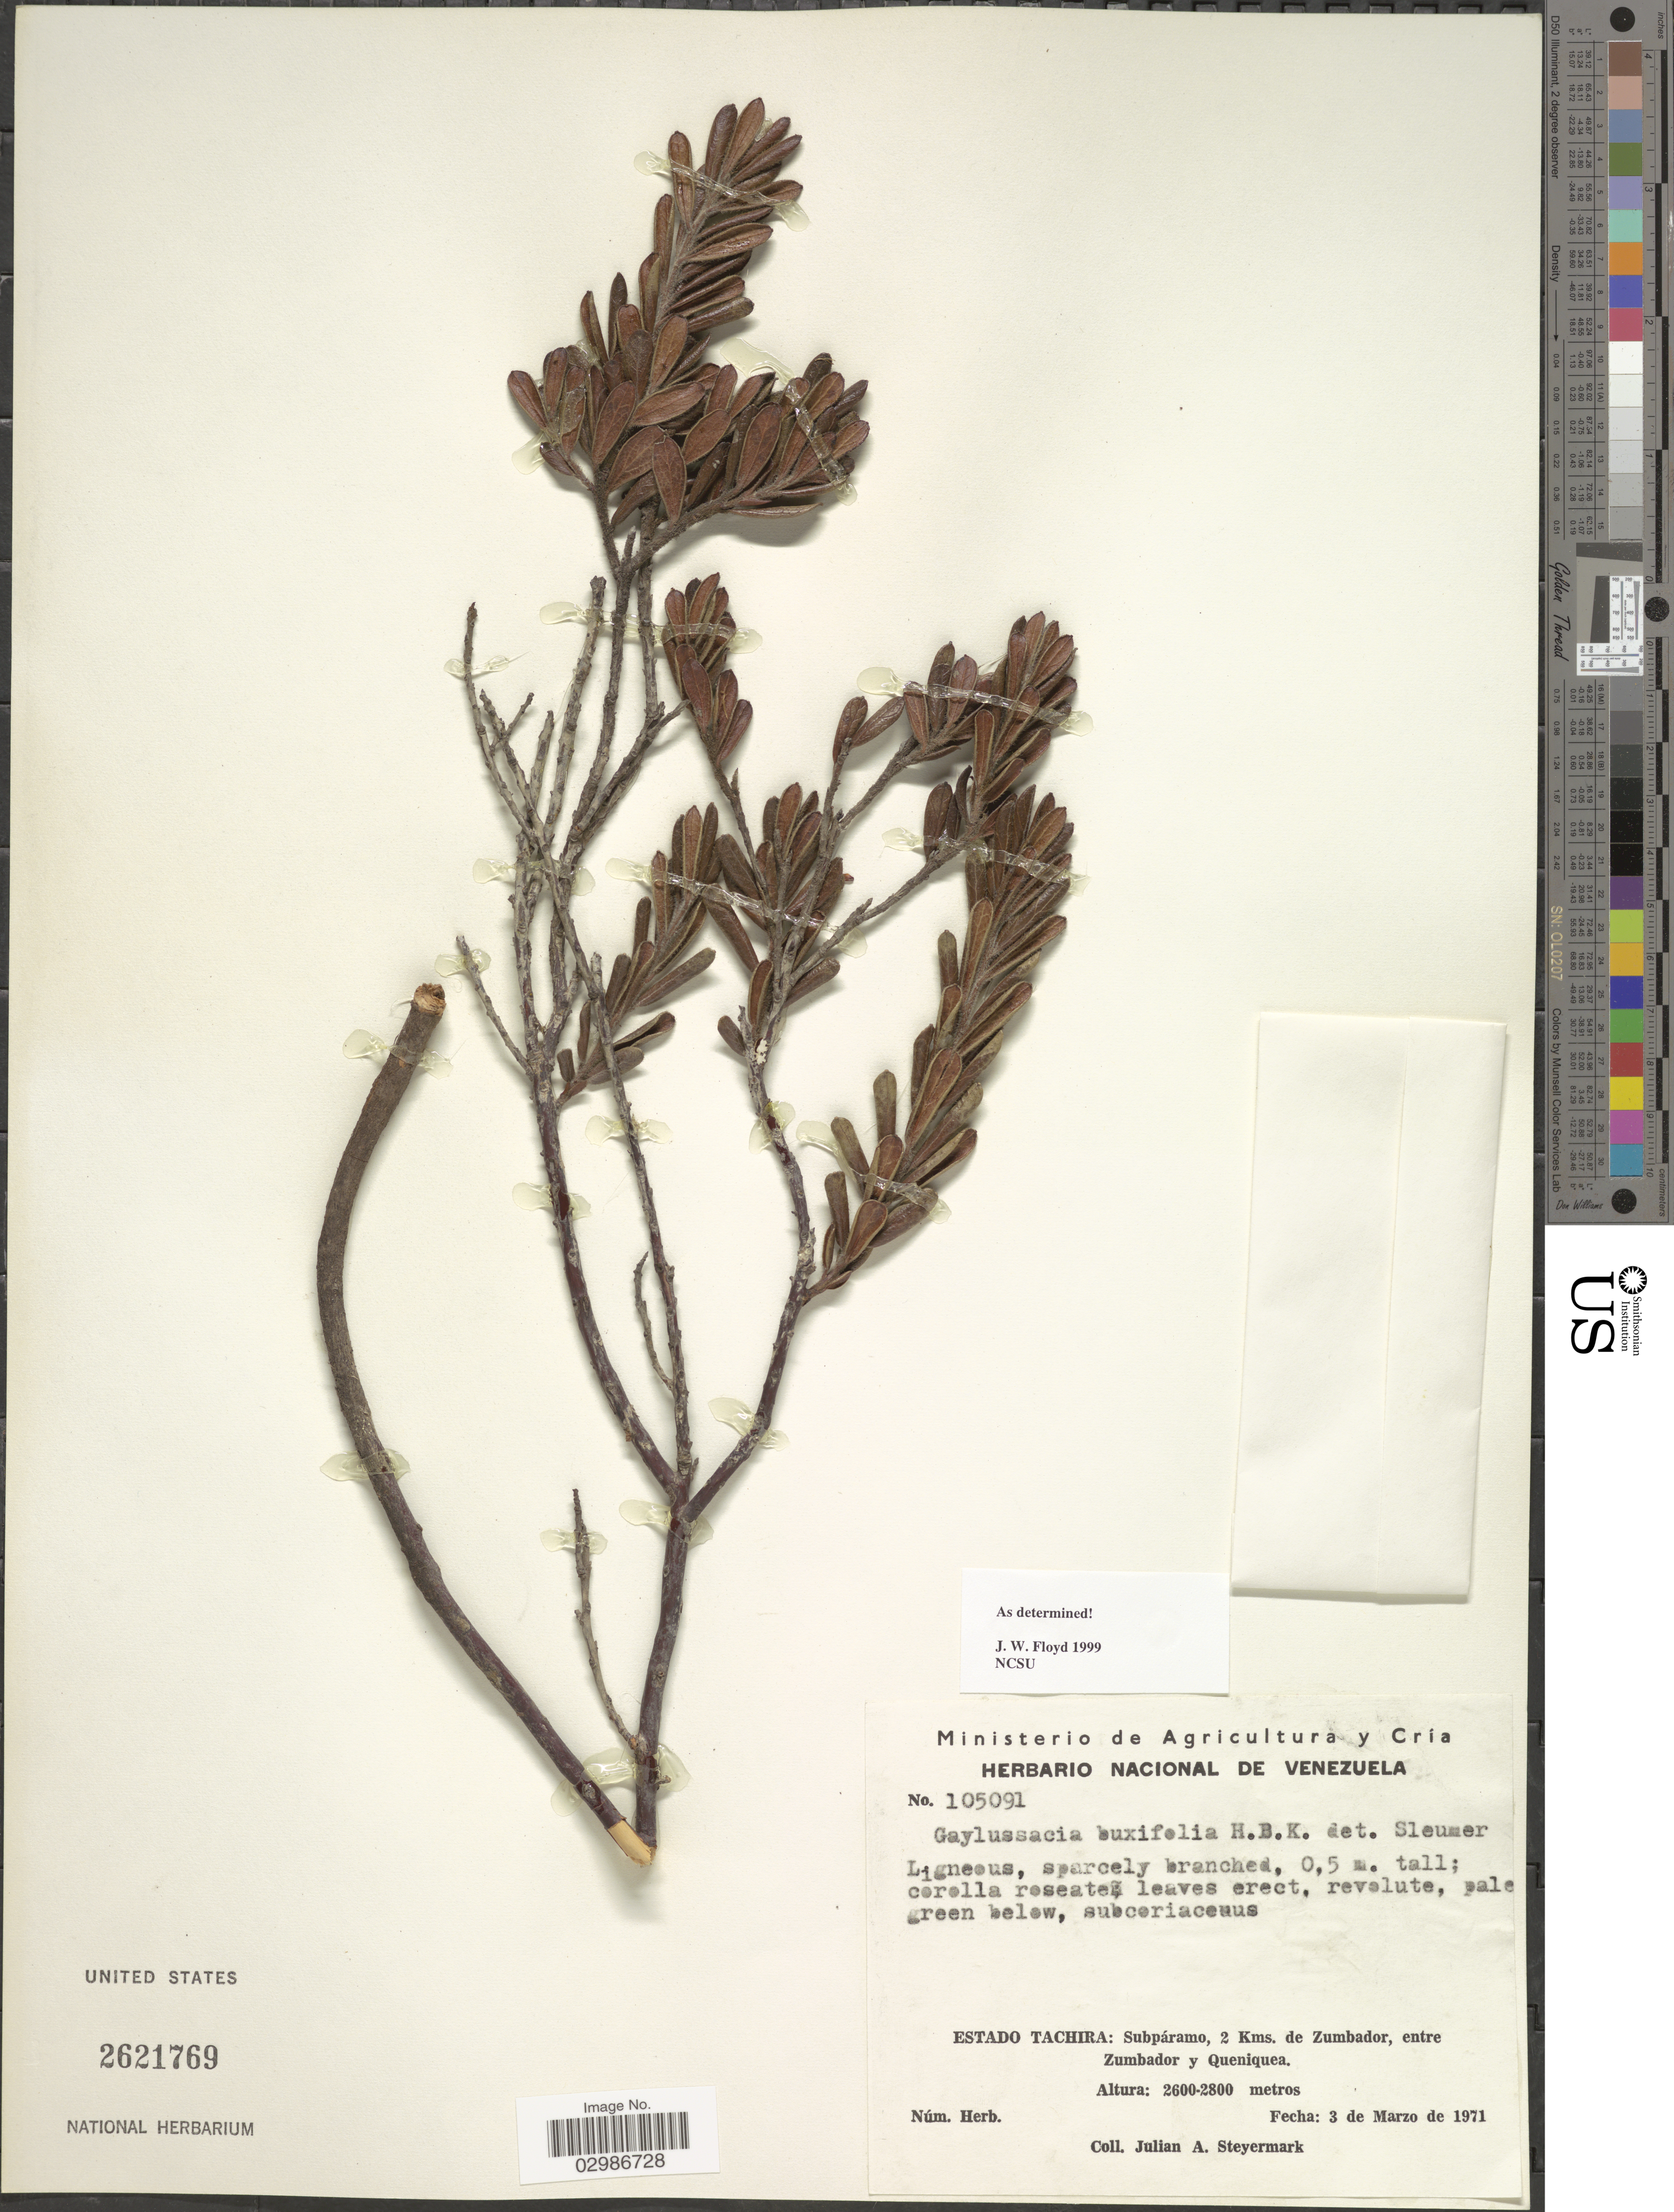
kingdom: Plantae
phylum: Tracheophyta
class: Magnoliopsida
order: Ericales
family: Ericaceae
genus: Gaylussacia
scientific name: Gaylussacia buxifolia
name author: Kunth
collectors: J. Steyermark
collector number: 105091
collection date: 1971-03-03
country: Venezuela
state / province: Tachira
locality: Subpáramo, 2 Kms. de Zumbador, entre Zumbador y Queniquea.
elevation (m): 2600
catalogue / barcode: US 2621769